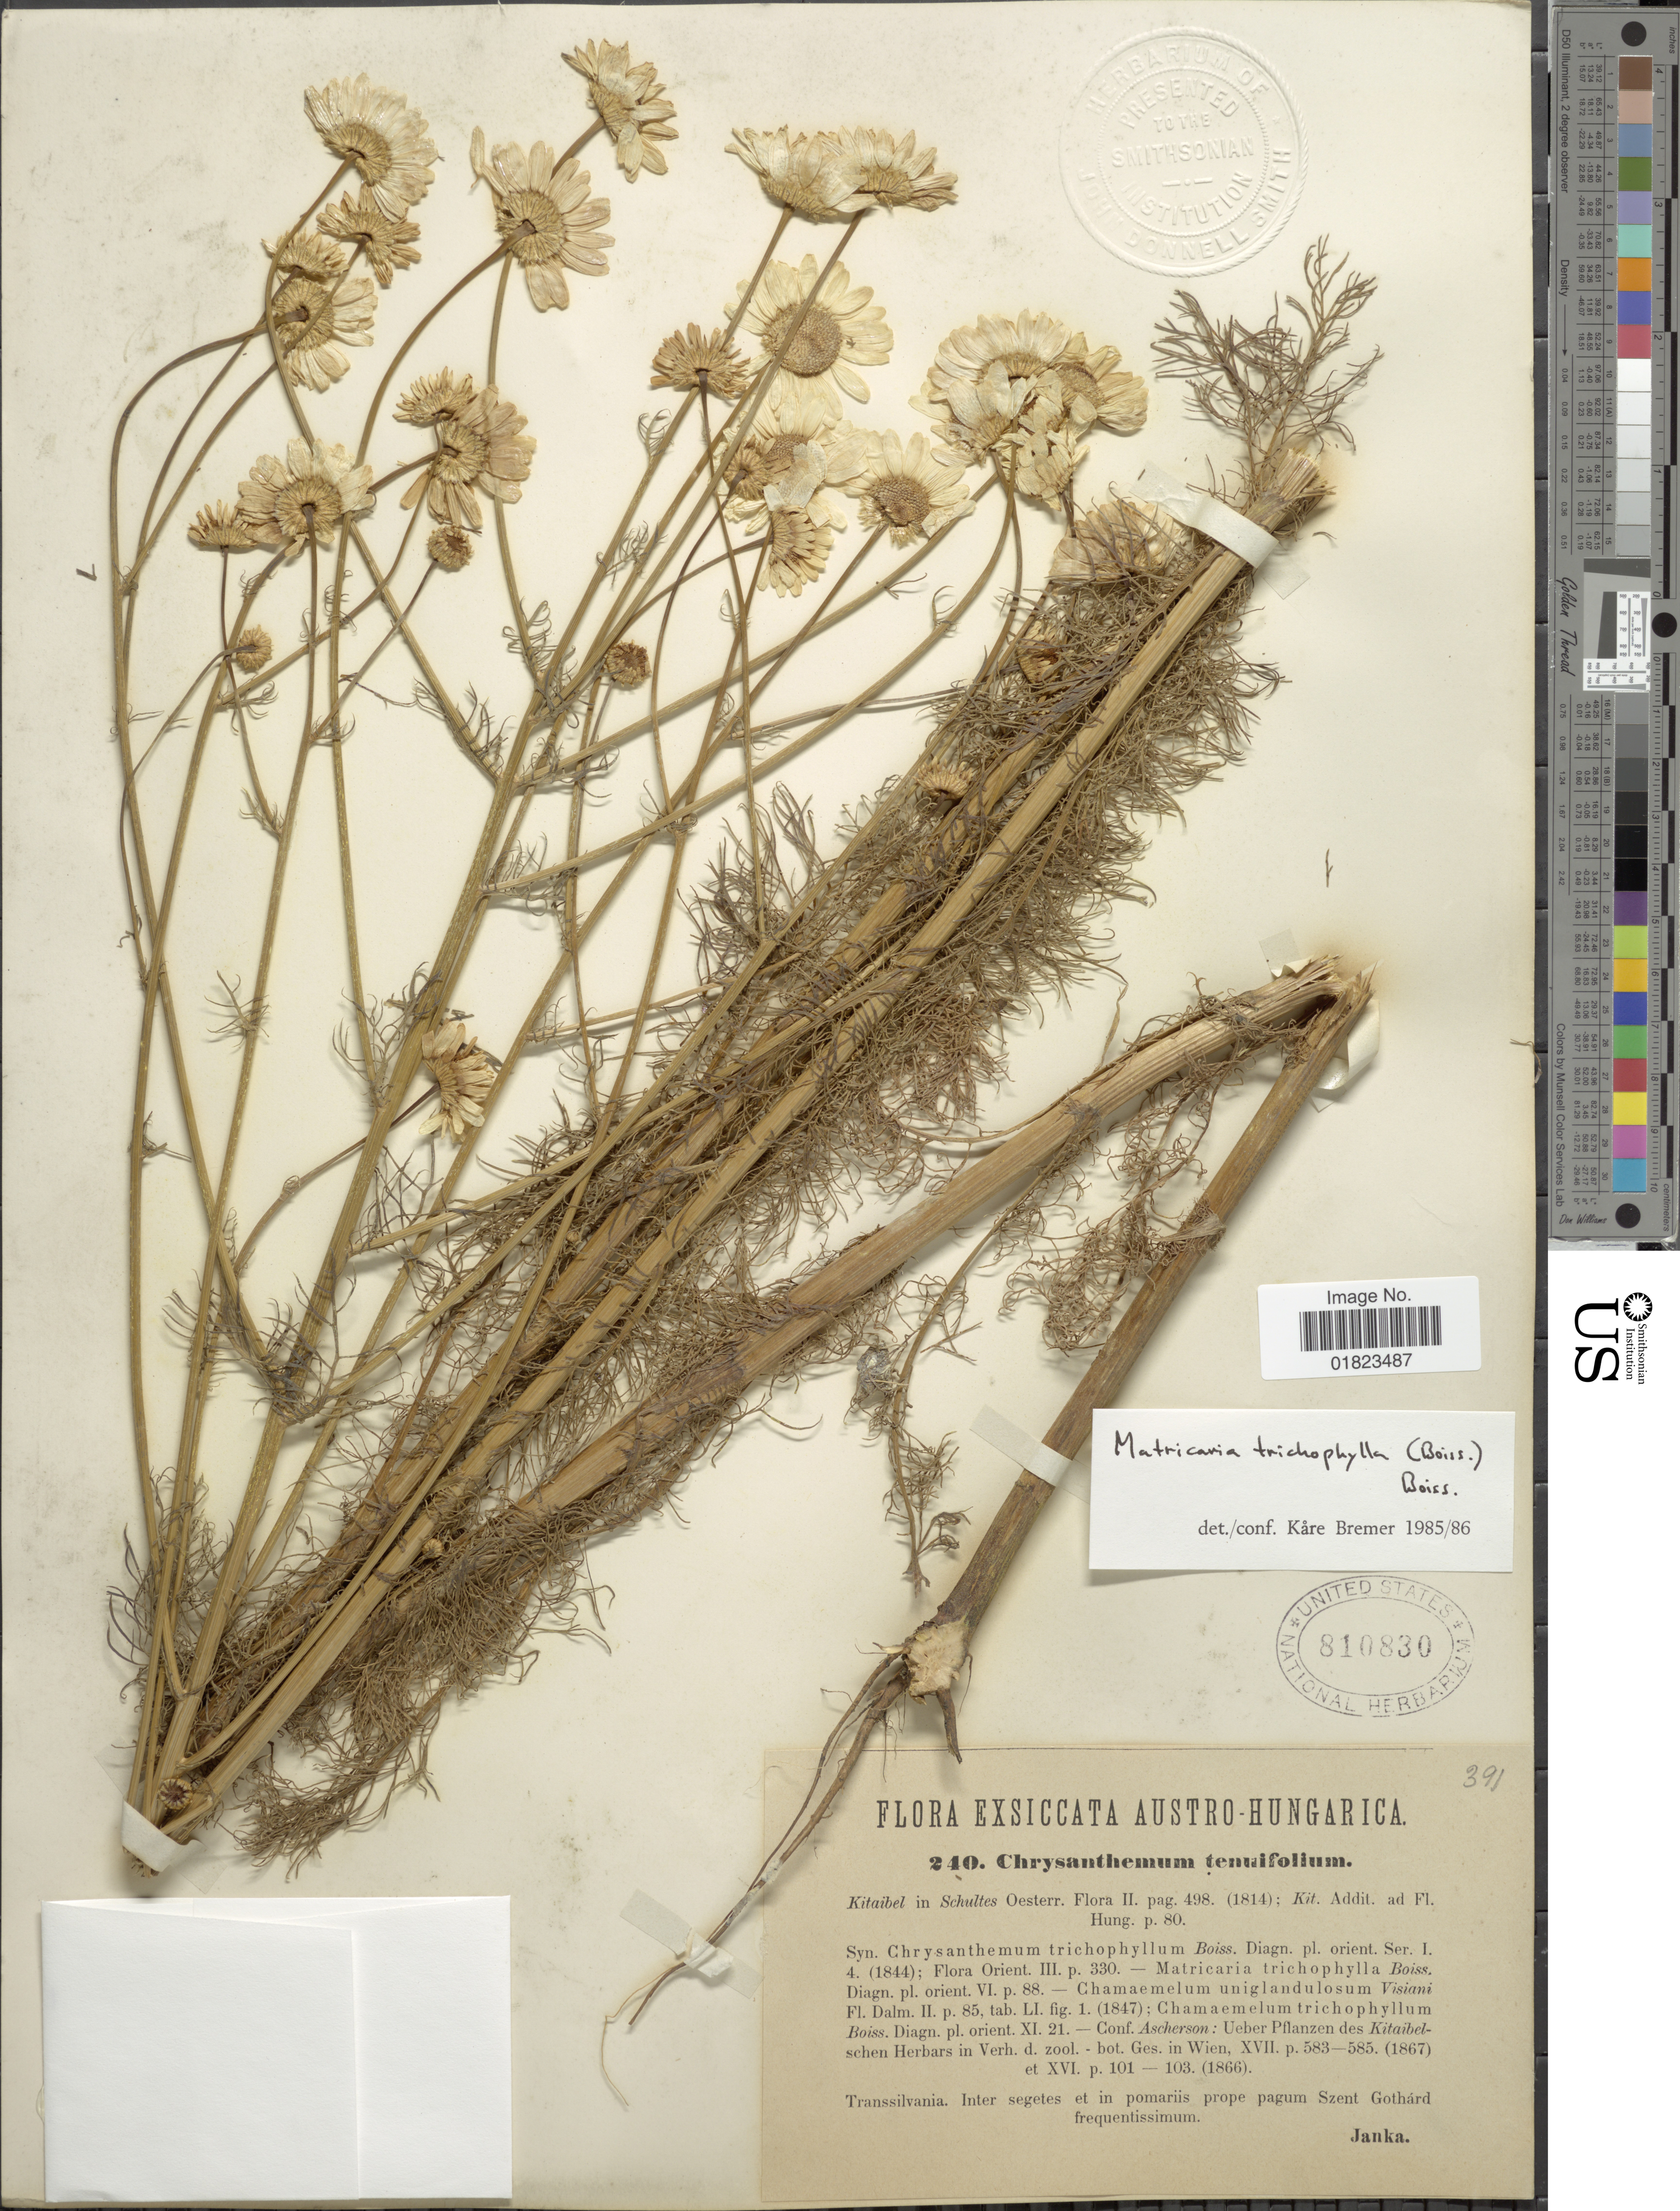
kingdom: Plantae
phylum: Tracheophyta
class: Magnoliopsida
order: Asterales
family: Asteraceae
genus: Tripleurospermum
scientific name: Tripleurospermum tenuifolium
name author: (Kit.) Freyn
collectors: V. Janka von Bulcs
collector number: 240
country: Romania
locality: Austro-Hungarica. Transsilvania. Inter segetes et in pomariis prope pagum Szent Gothard frequentissimum.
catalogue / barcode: US 810830